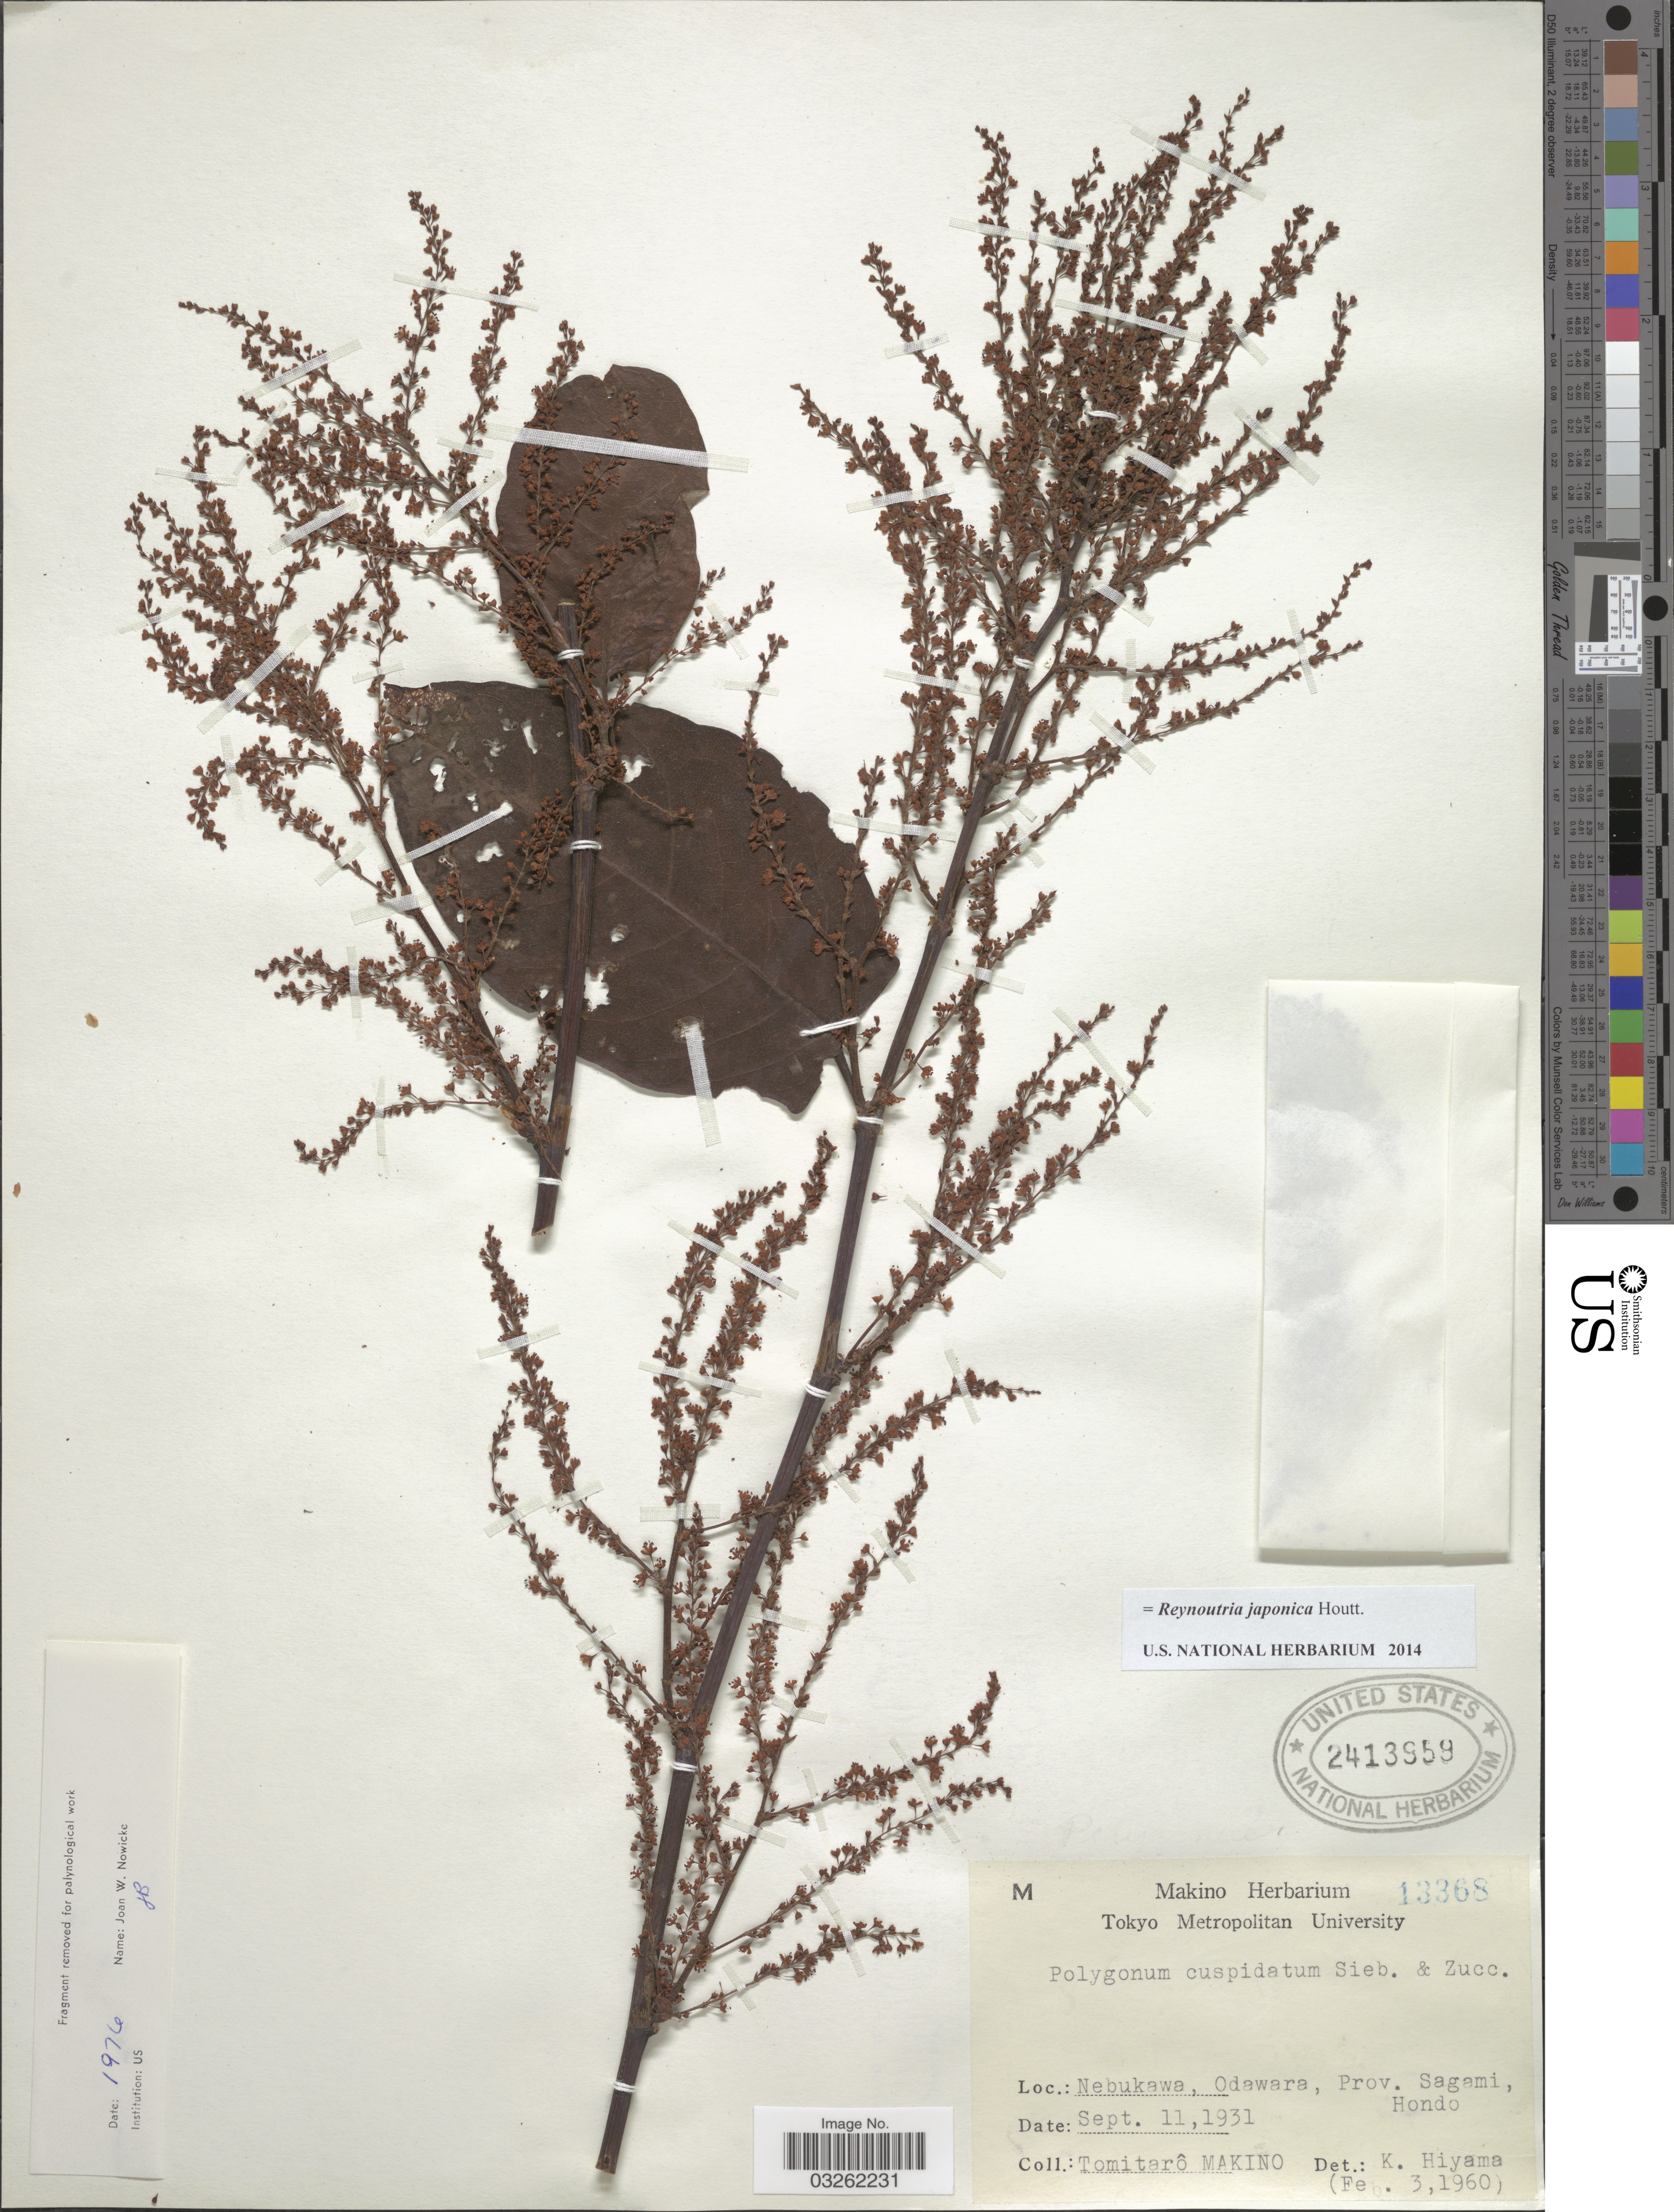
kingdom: Plantae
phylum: Tracheophyta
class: Magnoliopsida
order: Caryophyllales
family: Polygonaceae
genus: Reynoutria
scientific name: Reynoutria japonica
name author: Houtt.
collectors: T. Makino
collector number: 13368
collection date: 1931-09-11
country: Japan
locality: Nebukawa, Odawara, Prov. Sagami, Hondo.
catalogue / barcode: US 2413959